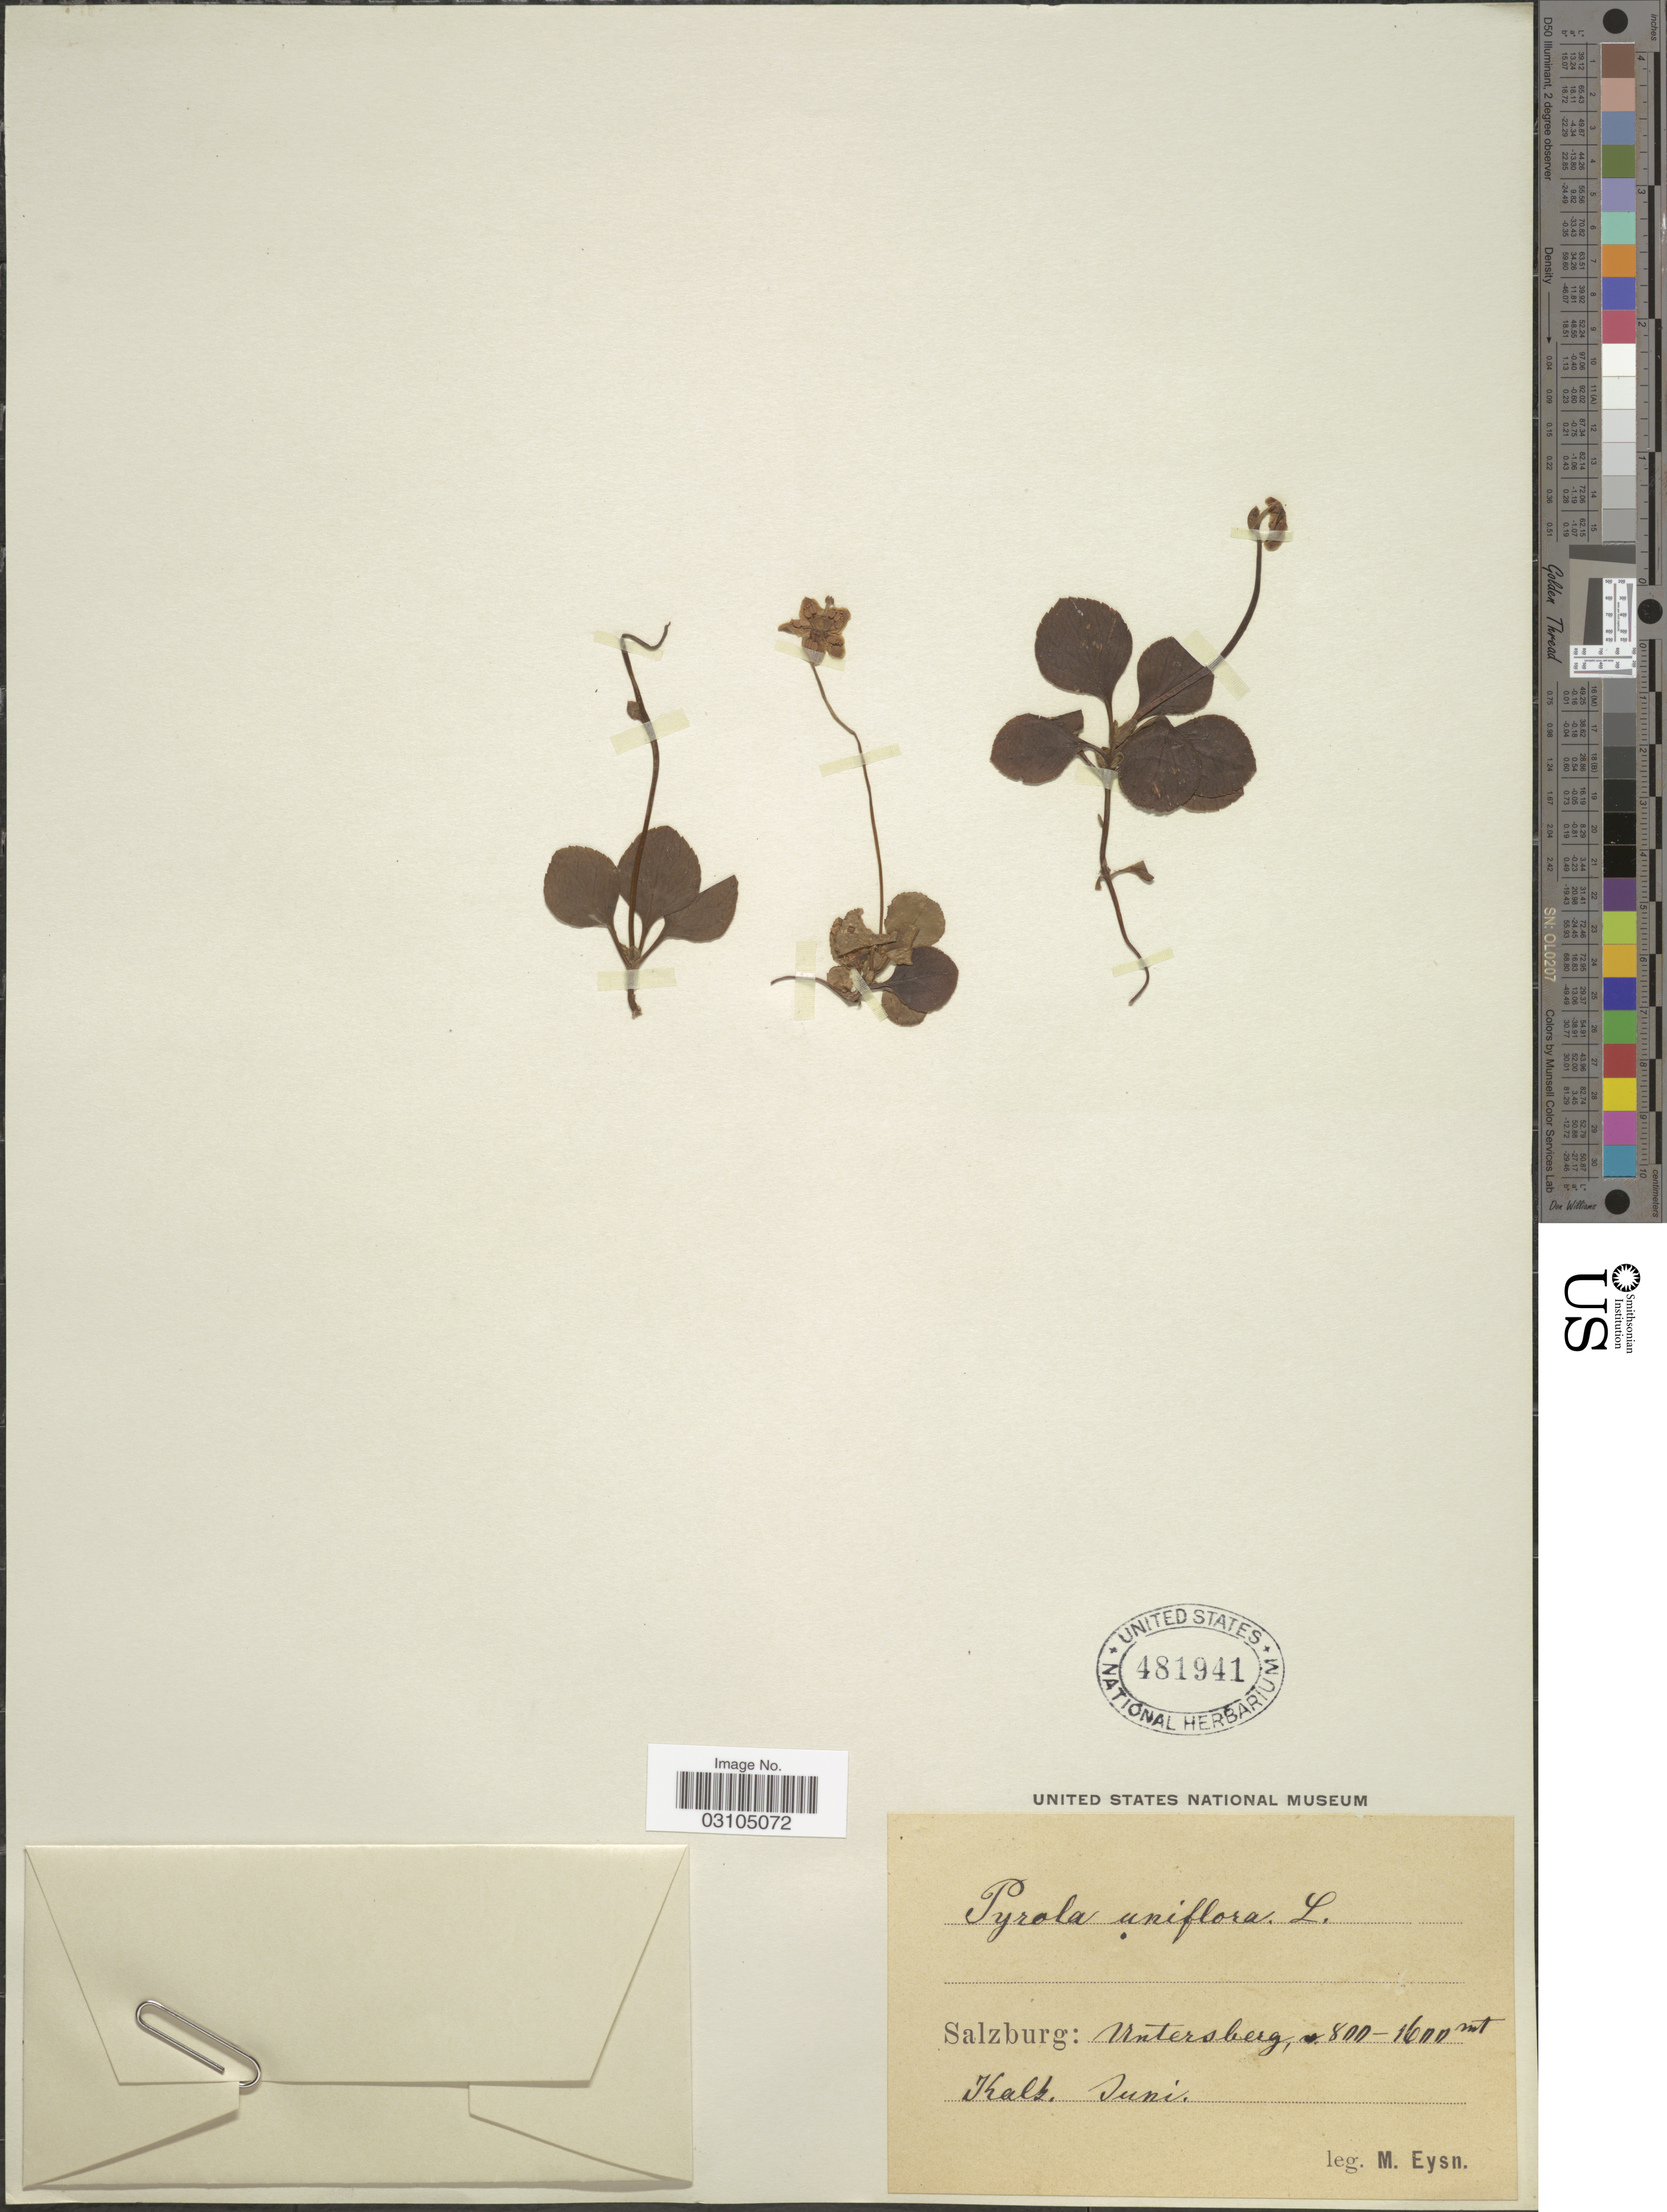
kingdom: Plantae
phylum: Tracheophyta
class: Magnoliopsida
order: Ericales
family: Ericaceae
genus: Moneses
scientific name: Moneses uniflora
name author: (L.) A. Gray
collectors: M. Eysn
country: Austria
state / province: Salzburg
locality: Untersberg.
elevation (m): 800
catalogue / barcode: US 481941